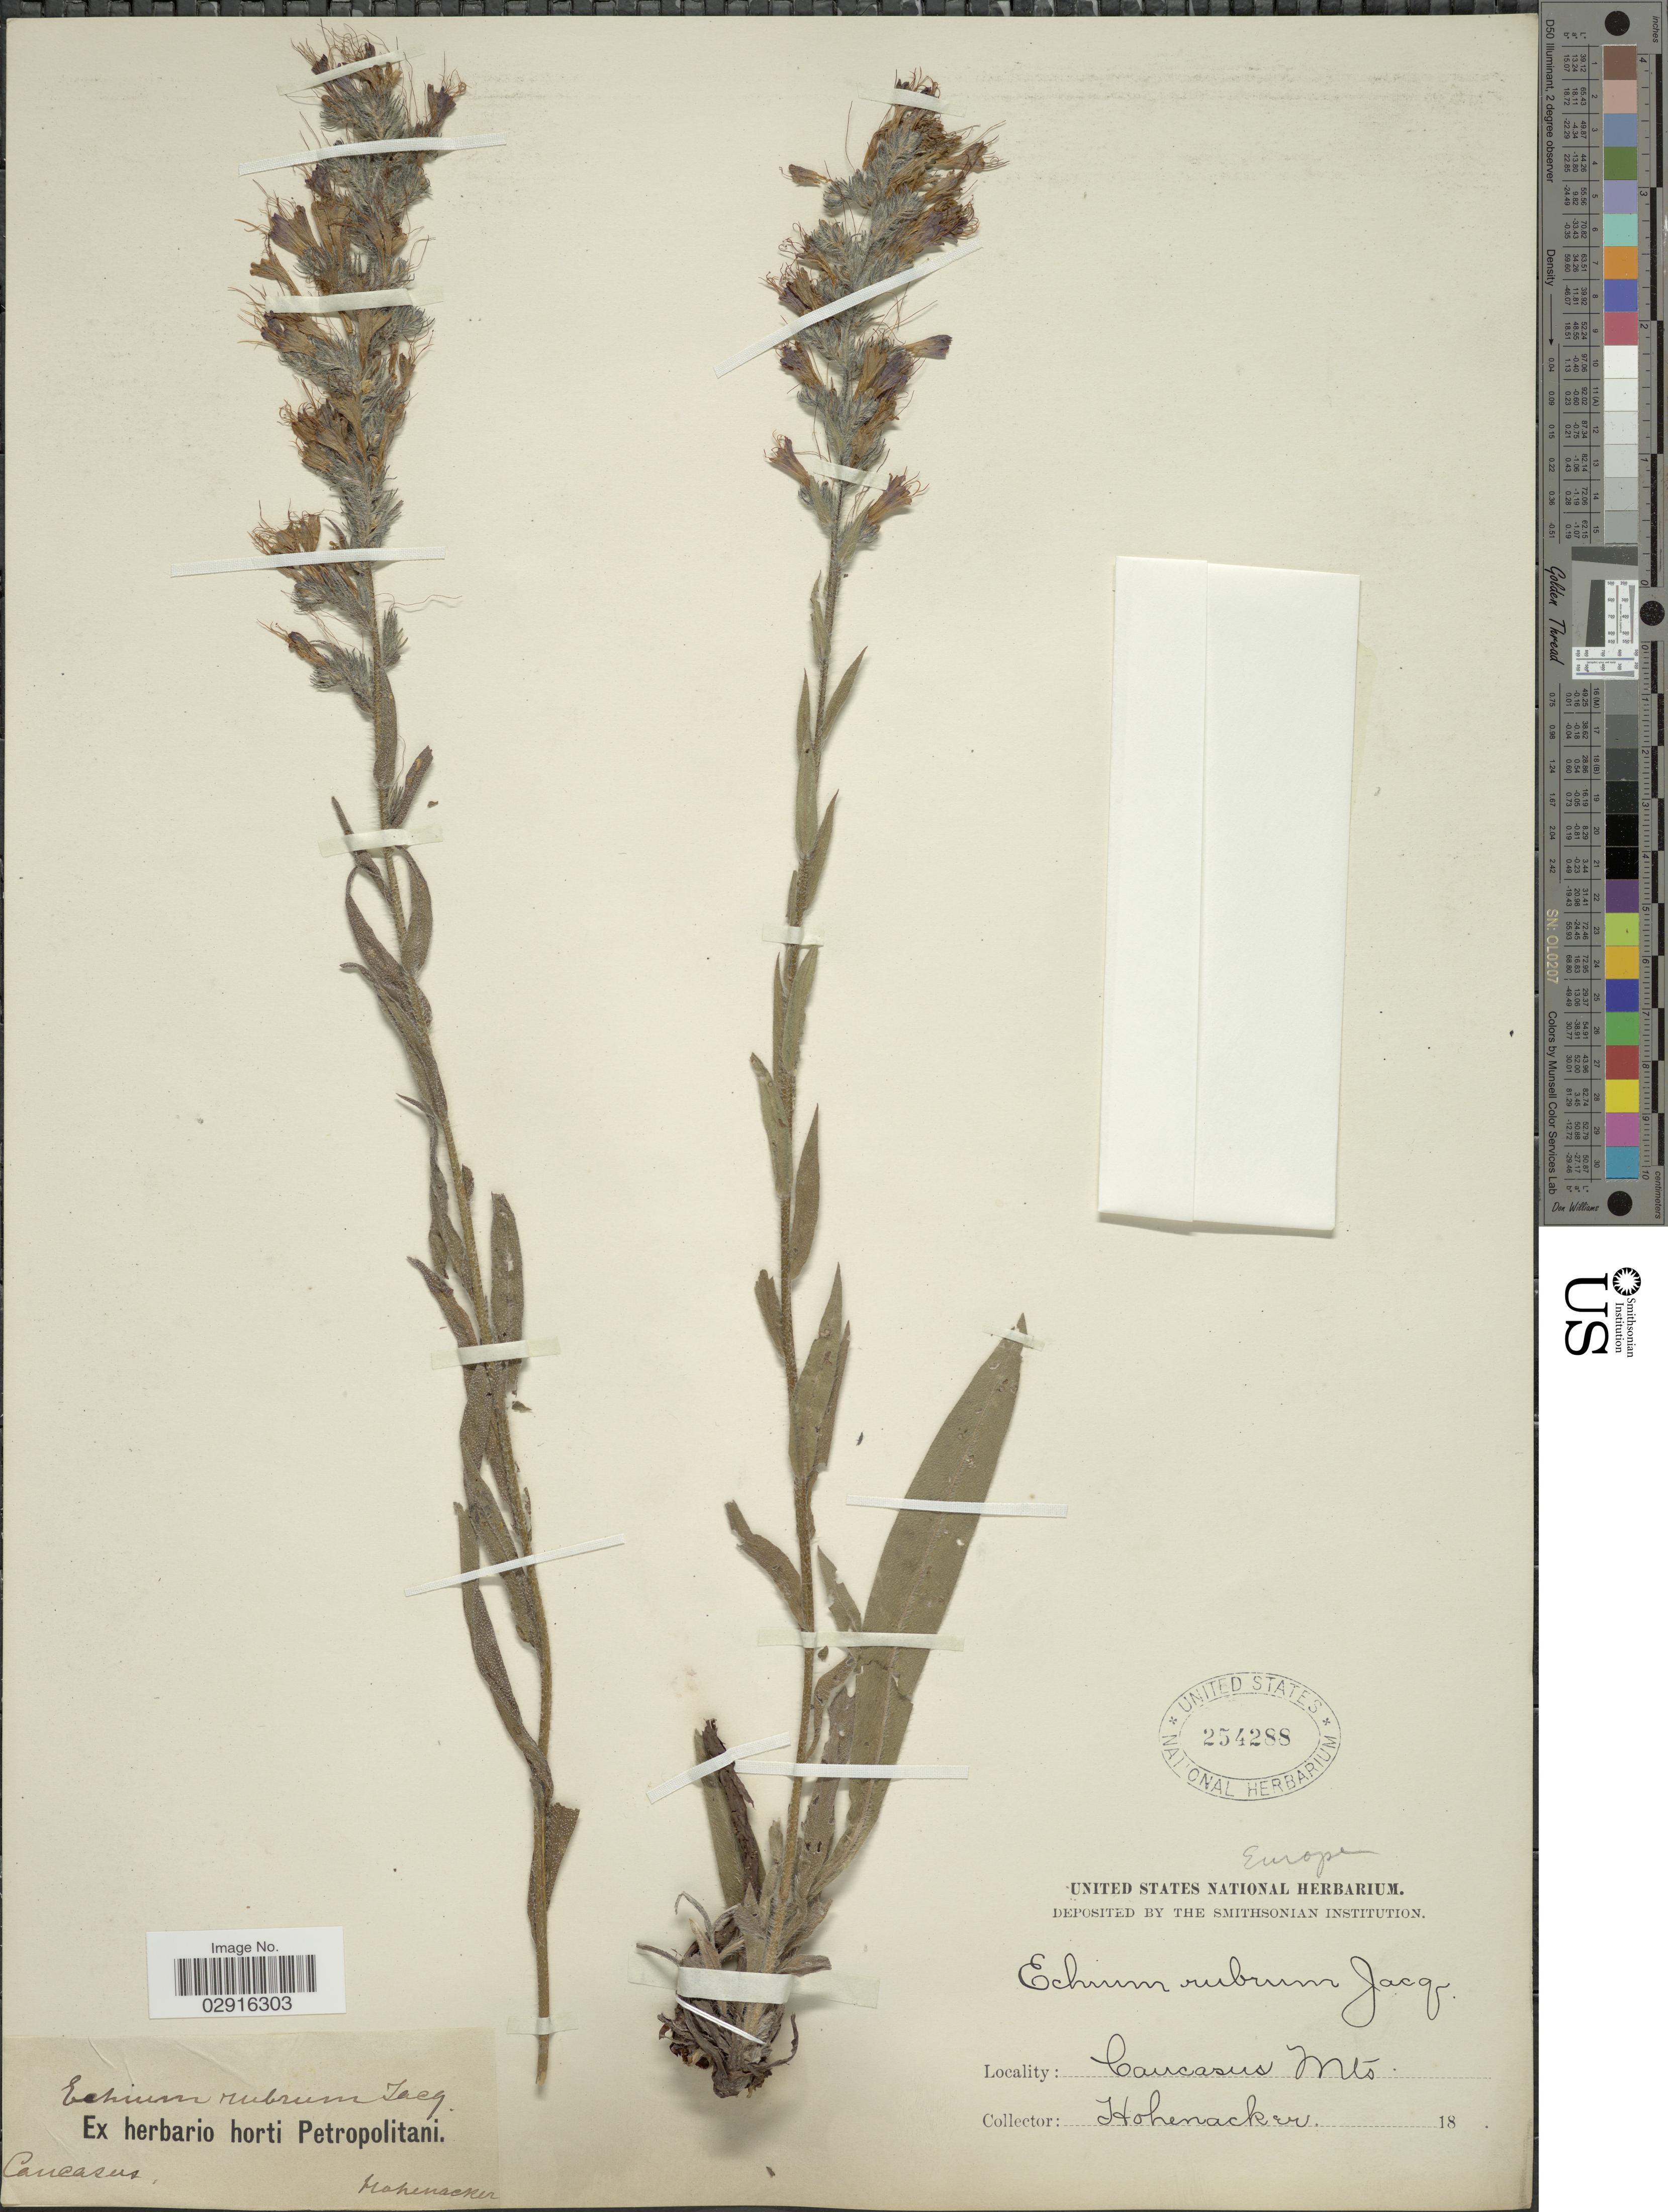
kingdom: Plantae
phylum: Tracheophyta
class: Magnoliopsida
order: Boraginales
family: Boraginaceae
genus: Echium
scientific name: Echium rubrum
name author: Forssk.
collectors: Hohenacker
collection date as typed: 18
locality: Caucasus Mts.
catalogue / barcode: US 254288